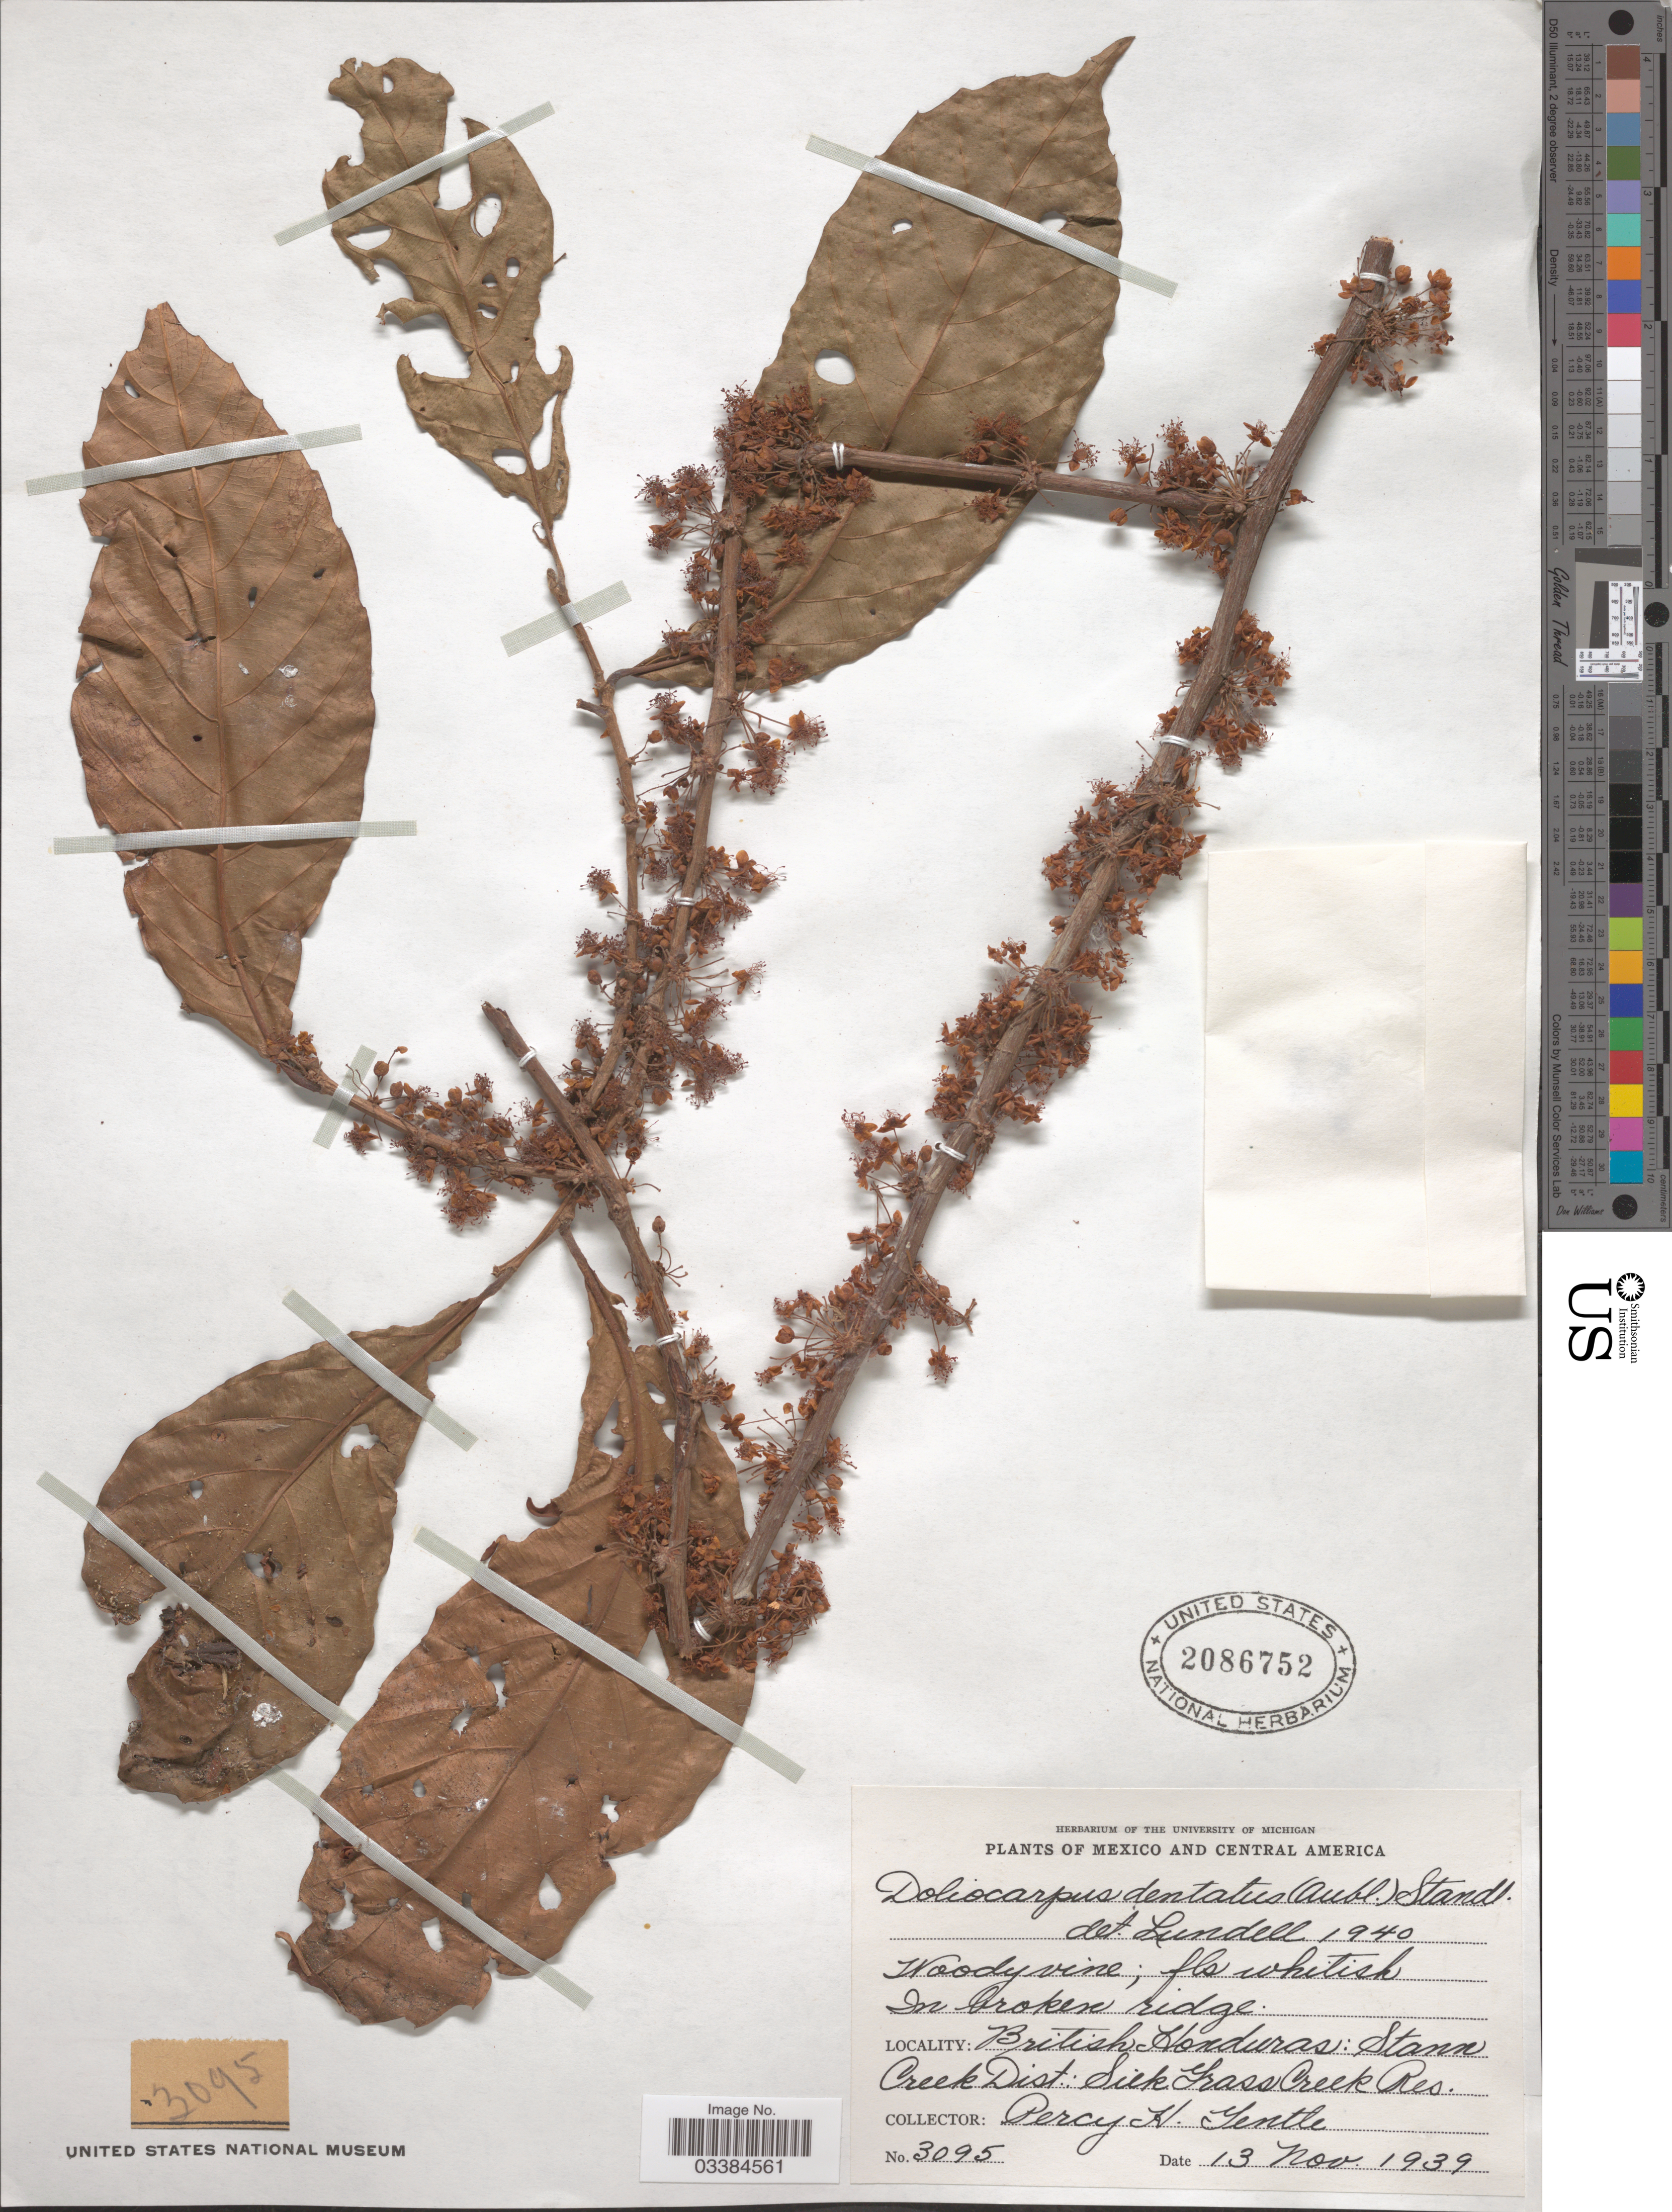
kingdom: Plantae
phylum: Tracheophyta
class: Magnoliopsida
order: Dilleniales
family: Dilleniaceae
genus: Doliocarpus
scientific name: Doliocarpus dentatus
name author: (Aubl.) Standl.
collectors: P. H. Gentle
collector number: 3095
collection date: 1939-11-13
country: Belize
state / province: Stann Creek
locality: In broken ridge. British Honduras: Stann Creek Dist.: Silk Grass Creek Res.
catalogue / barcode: US 2086752